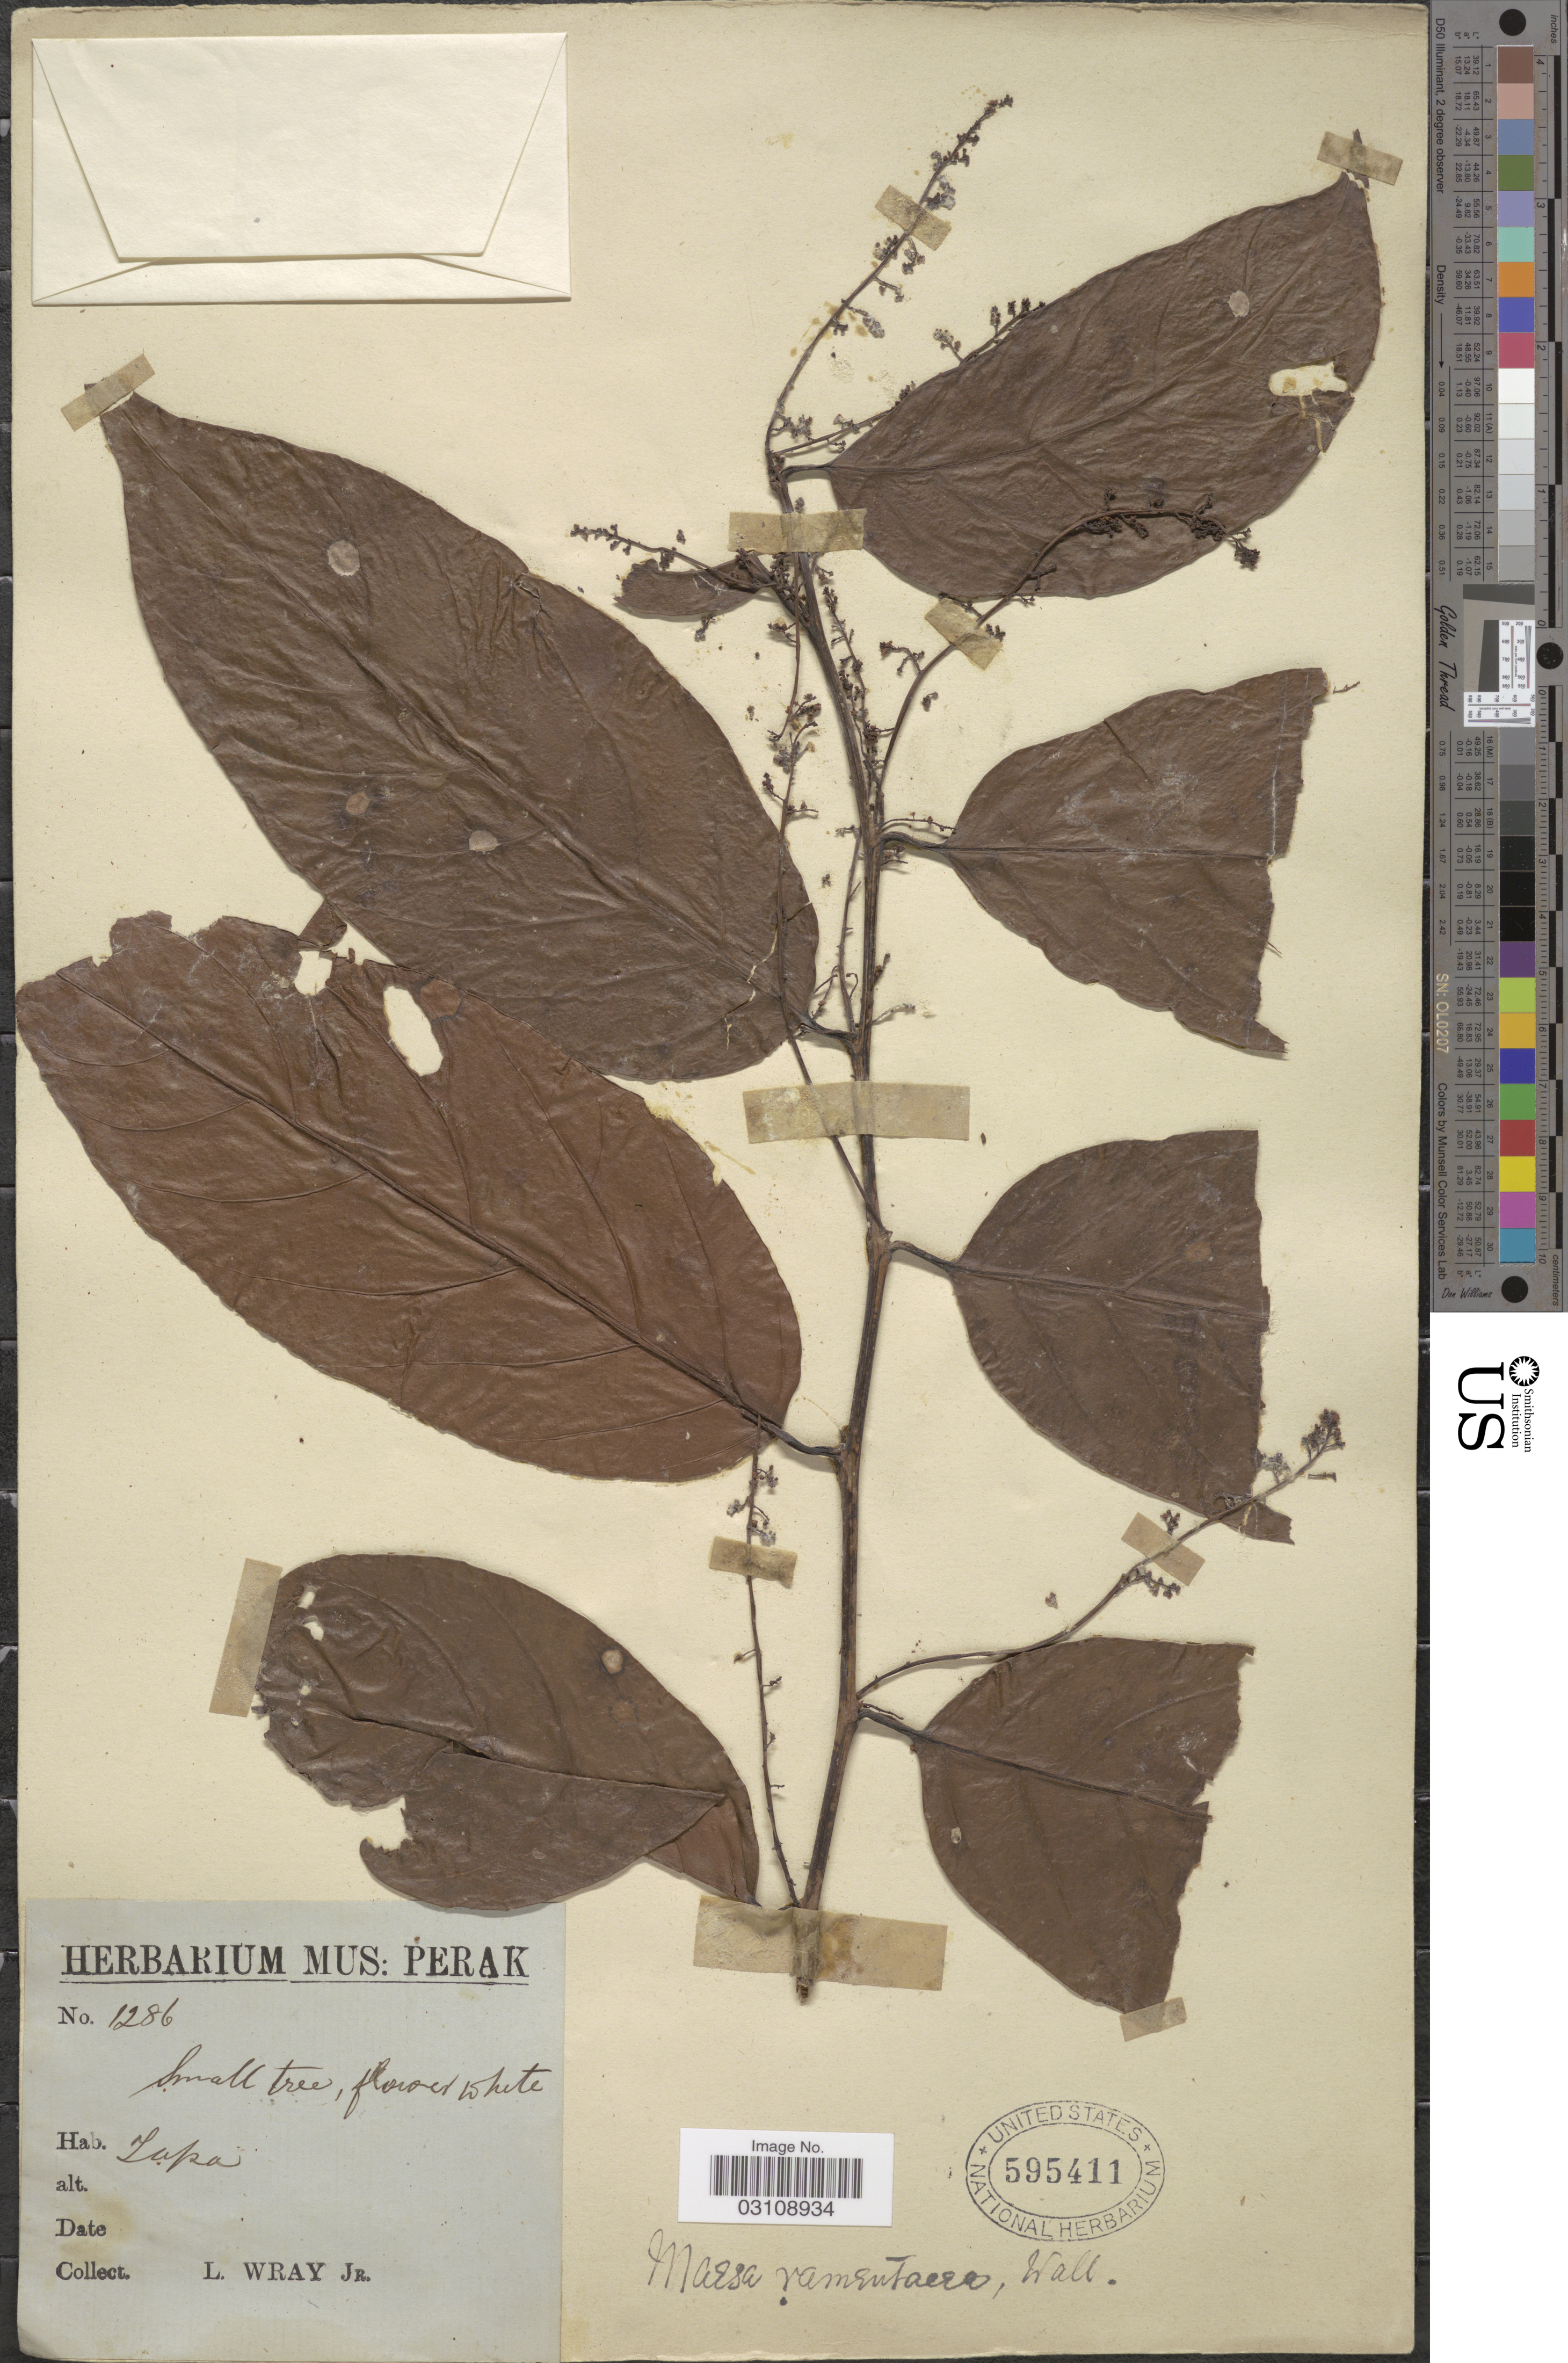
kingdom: Plantae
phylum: Tracheophyta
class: Magnoliopsida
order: Ericales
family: Primulaceae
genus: Maesa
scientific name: Maesa ramentacea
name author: (Roxb.) A. DC.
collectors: L. Wray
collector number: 1286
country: Malaysia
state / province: Perak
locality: Lapa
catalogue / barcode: US 595411